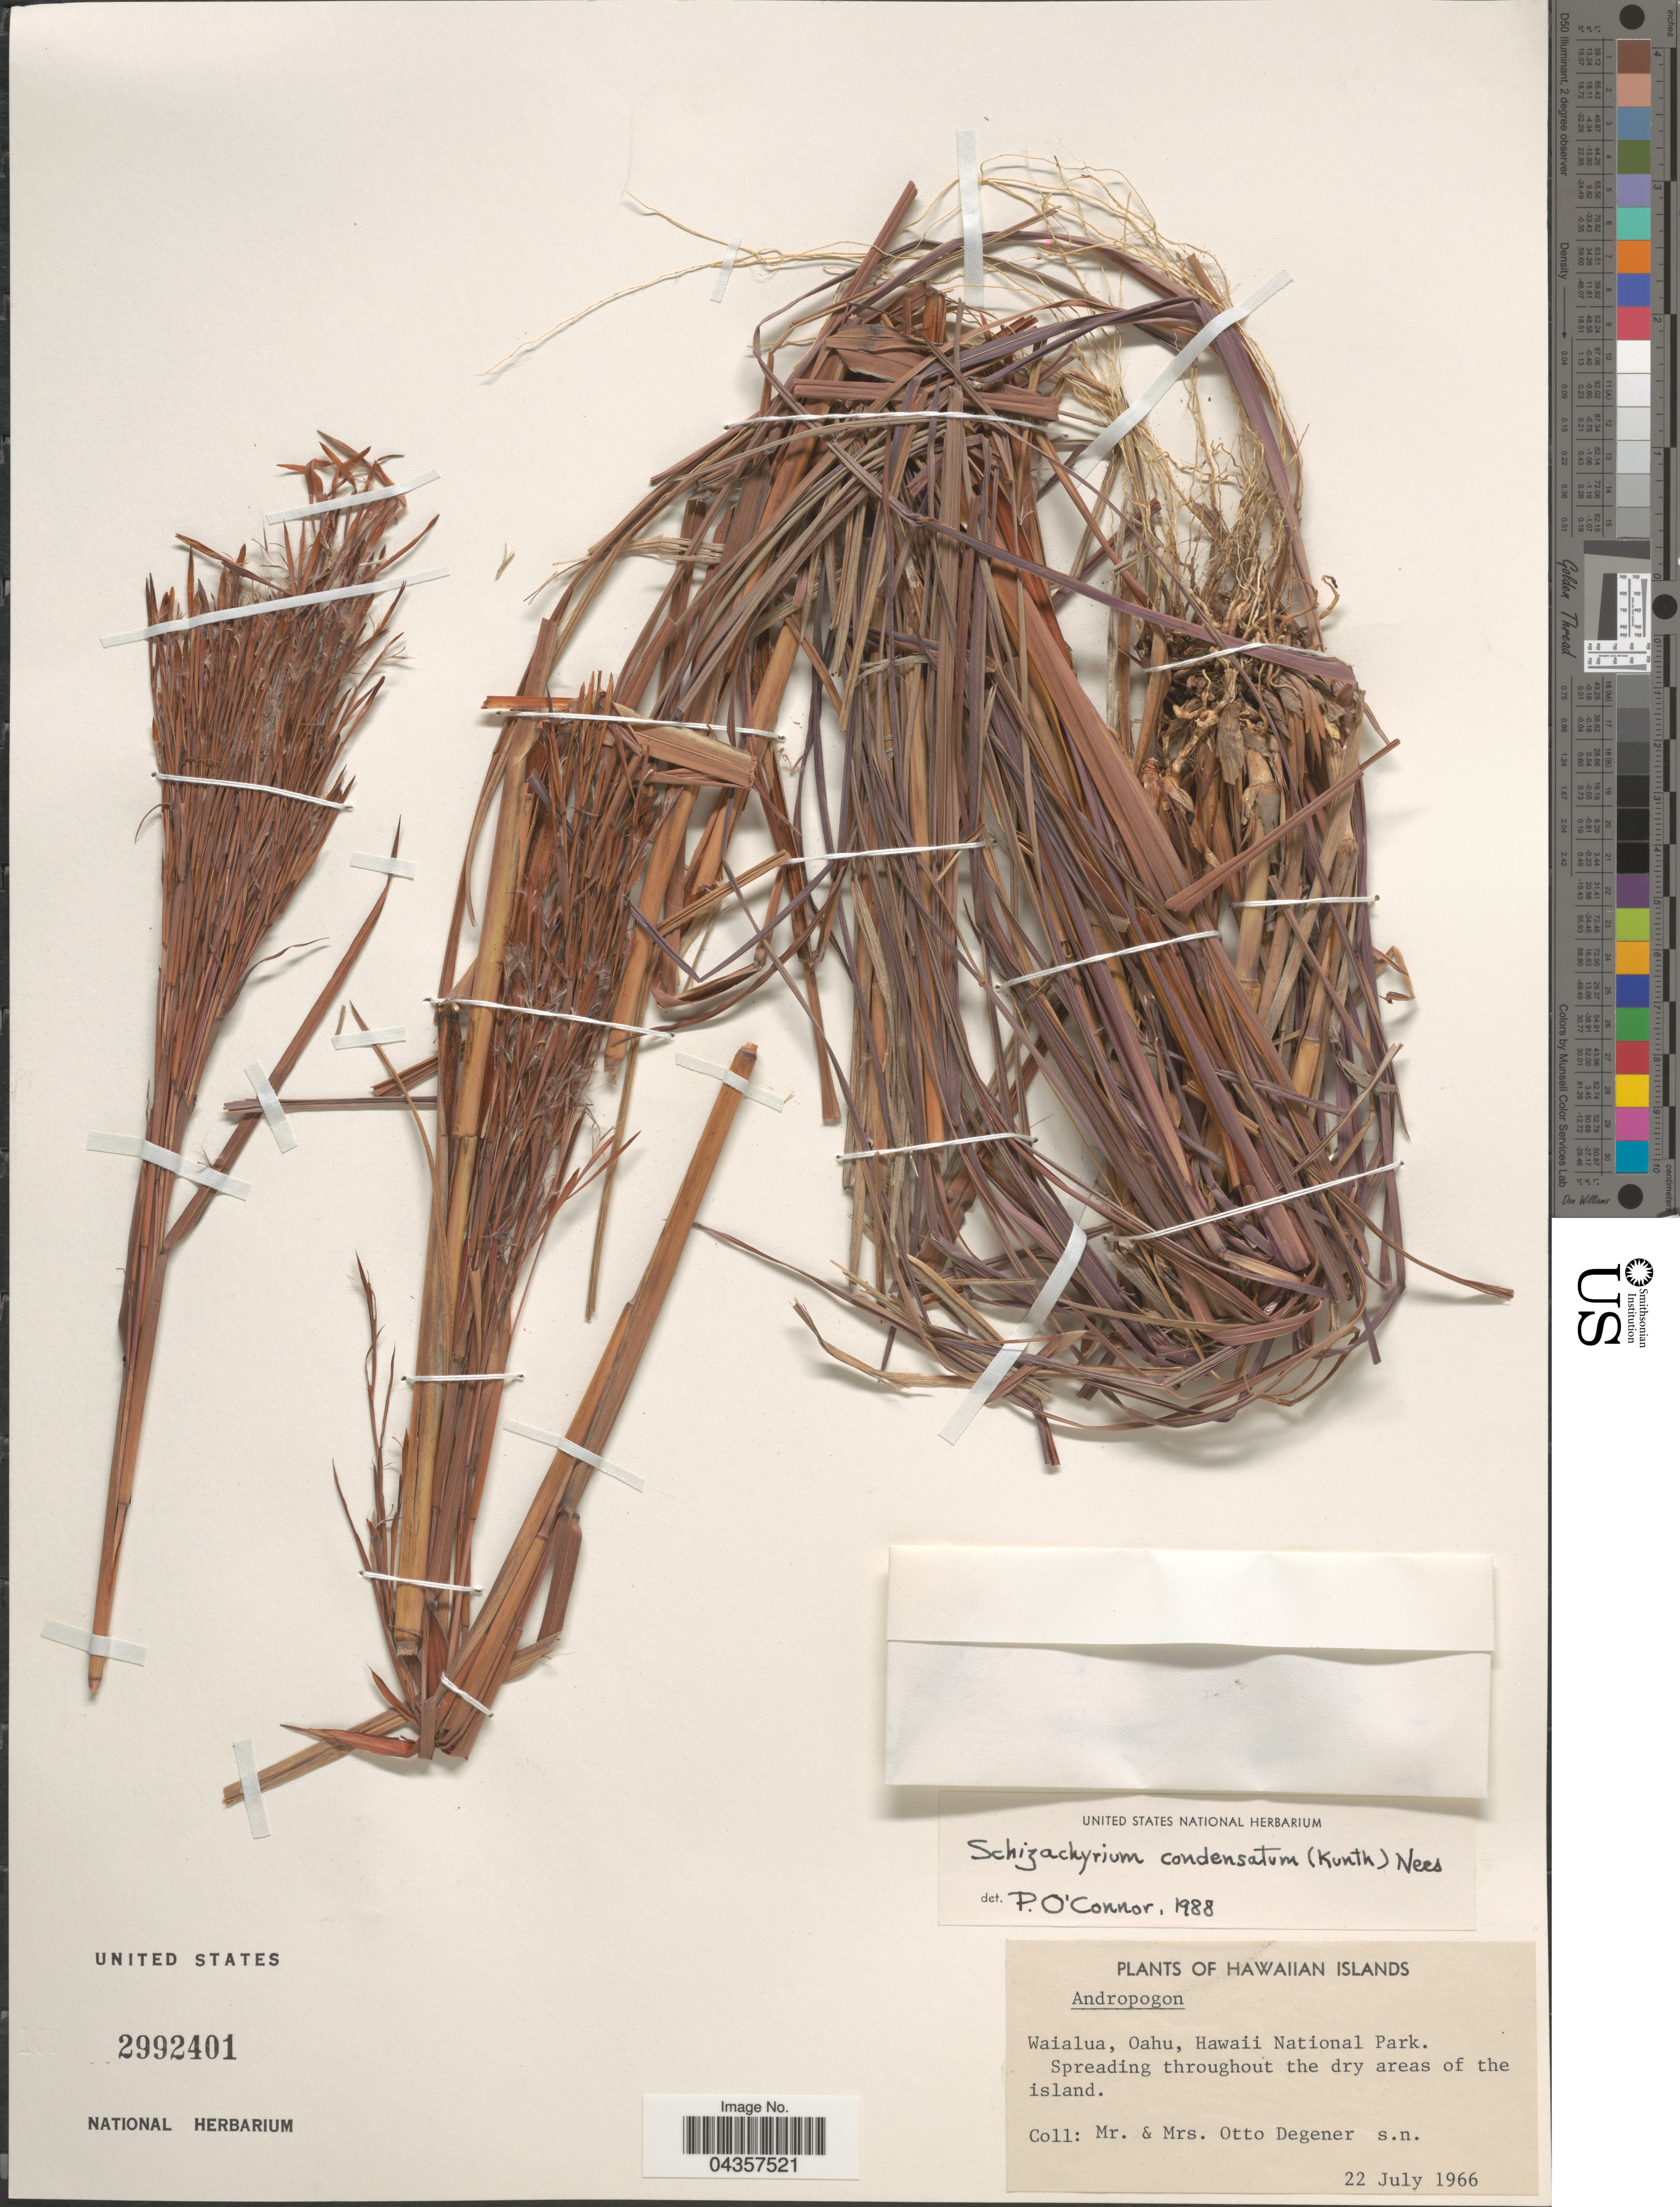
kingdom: Plantae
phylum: Tracheophyta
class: Liliopsida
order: Poales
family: Poaceae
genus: Schizachyrium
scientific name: Schizachyrium microstachyum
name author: (Desv. ex Ham.) Roseng. et al.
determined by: Faccenda, K.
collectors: O. Degener & O. Degener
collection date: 1966-07-22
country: United States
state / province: Hawaii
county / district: Hawaii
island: Hawaii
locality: Hawaiian Islands. Hawaii National Park.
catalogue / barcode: US 2992401